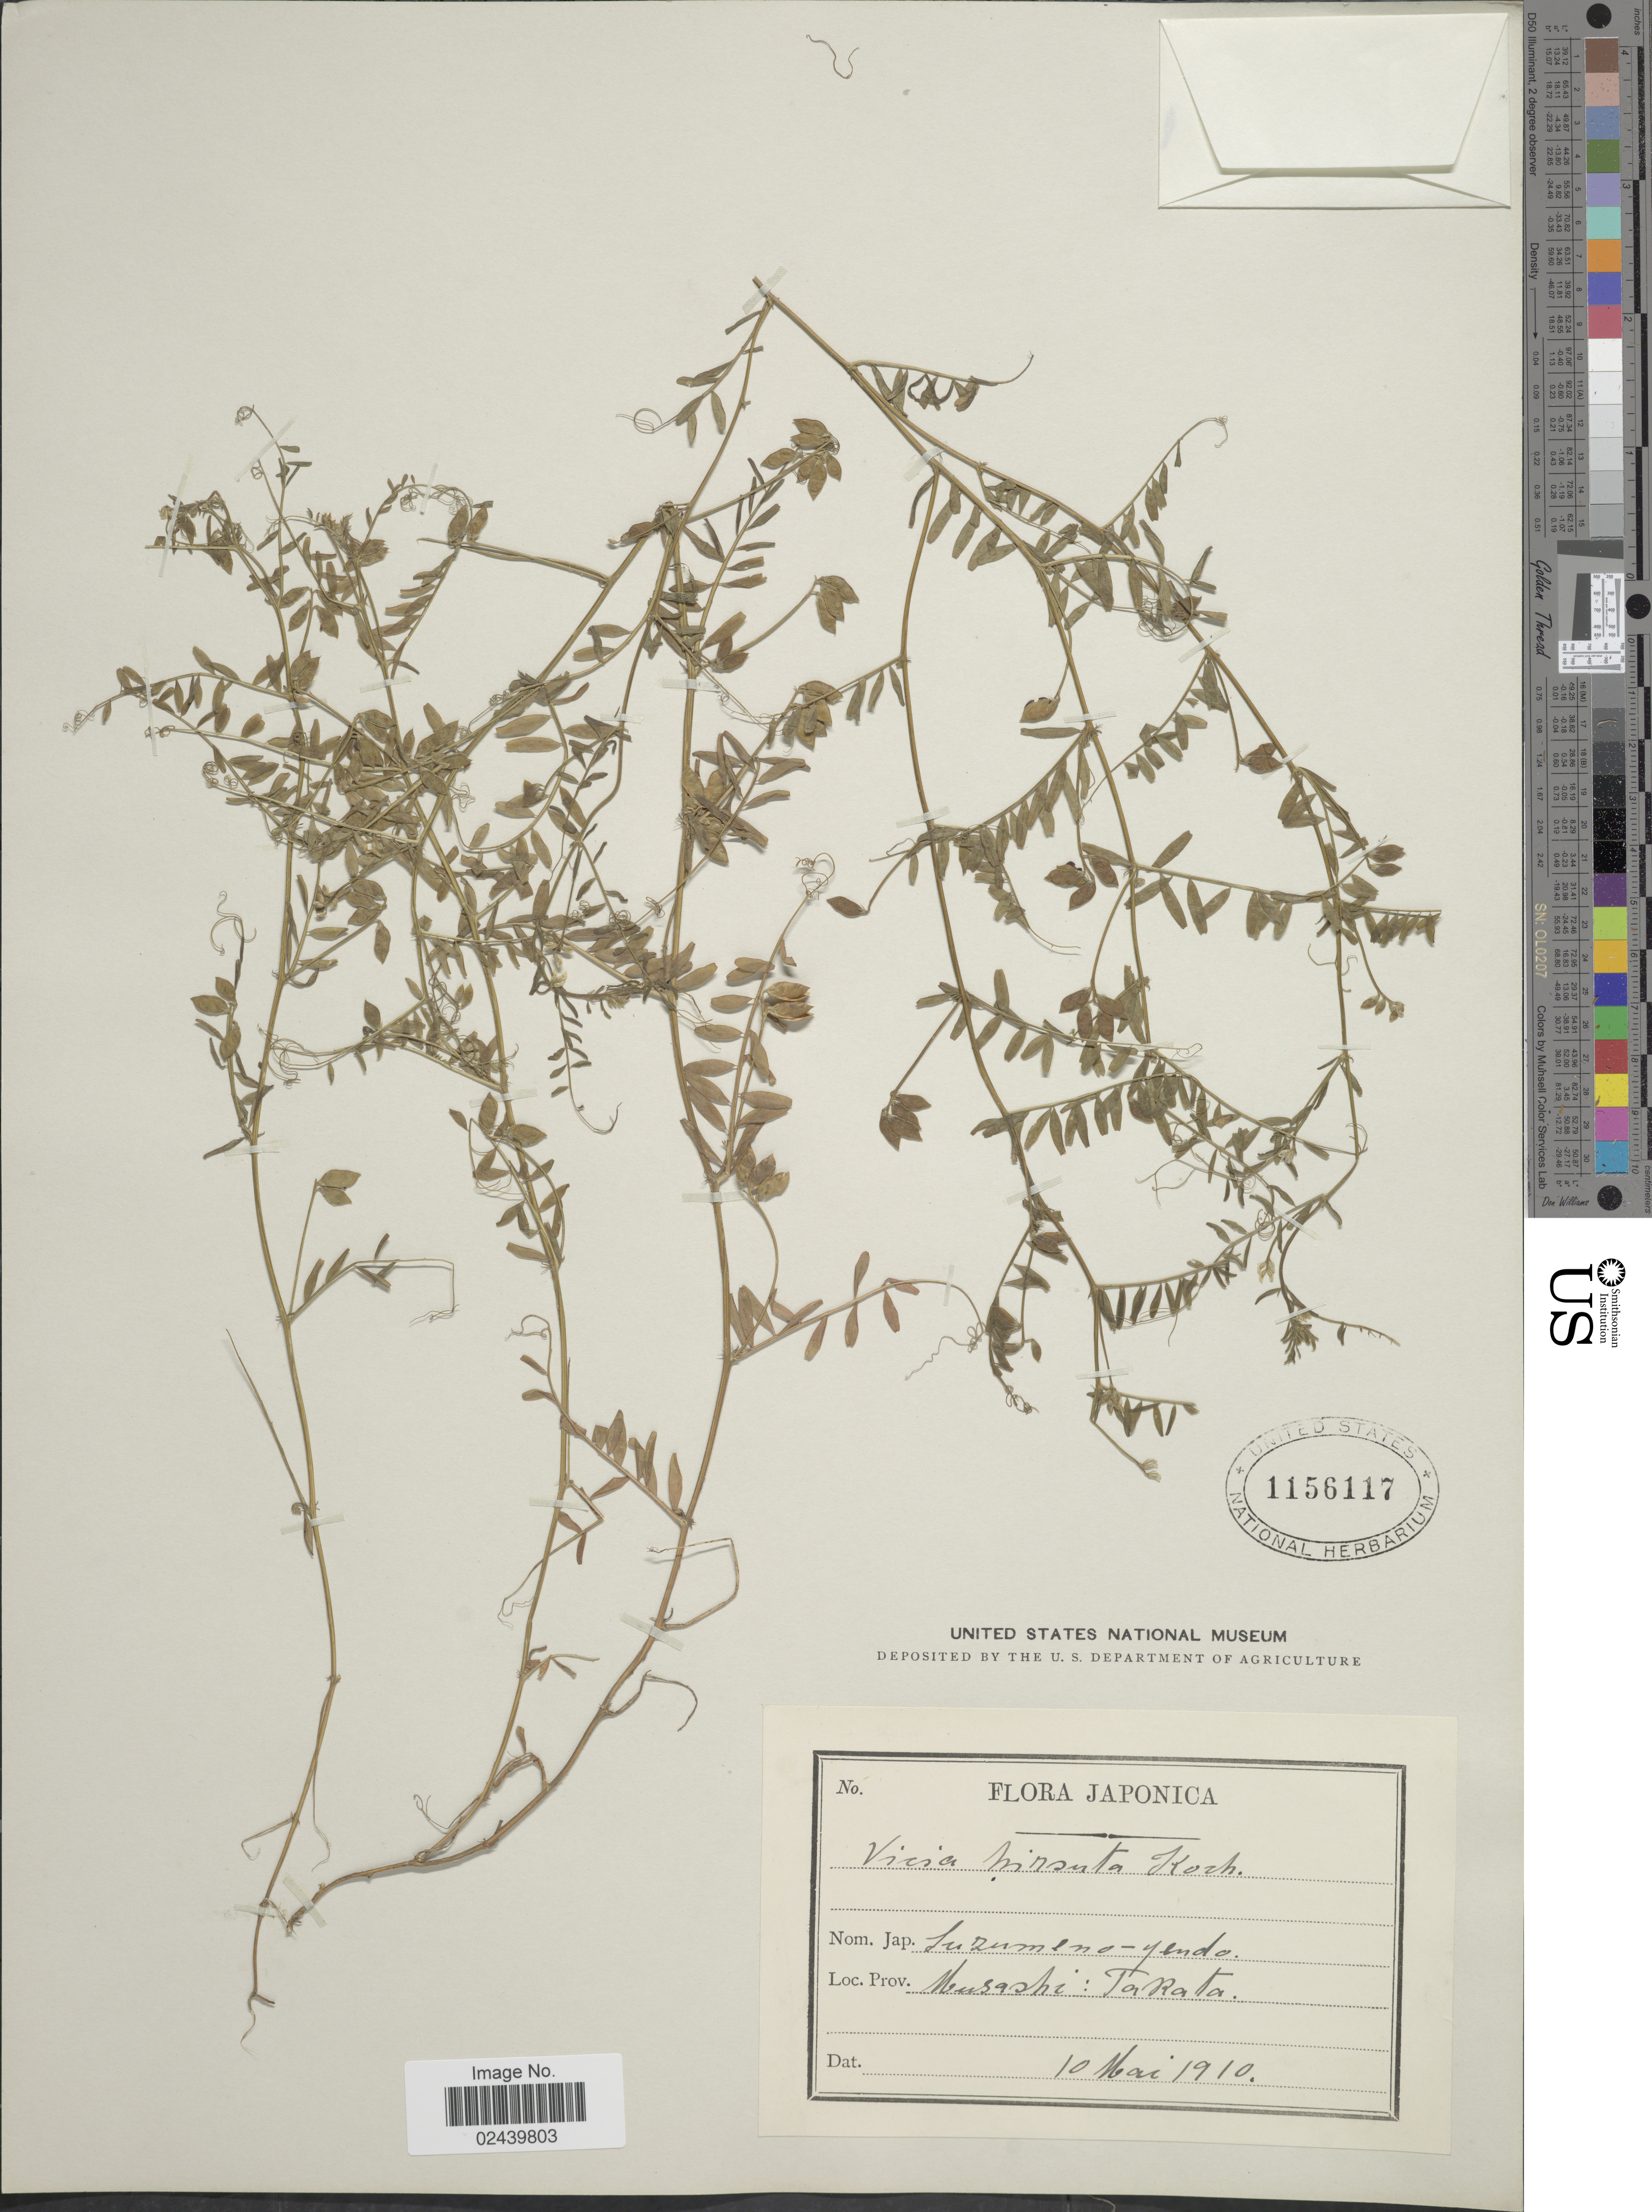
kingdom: Plantae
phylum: Tracheophyta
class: Magnoliopsida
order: Fabales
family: Fabaceae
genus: Vicia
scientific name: Vicia hirsuta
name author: (L.) A. Gray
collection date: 1910-05-10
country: Japan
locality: Musashi: Takata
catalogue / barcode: US 1156117